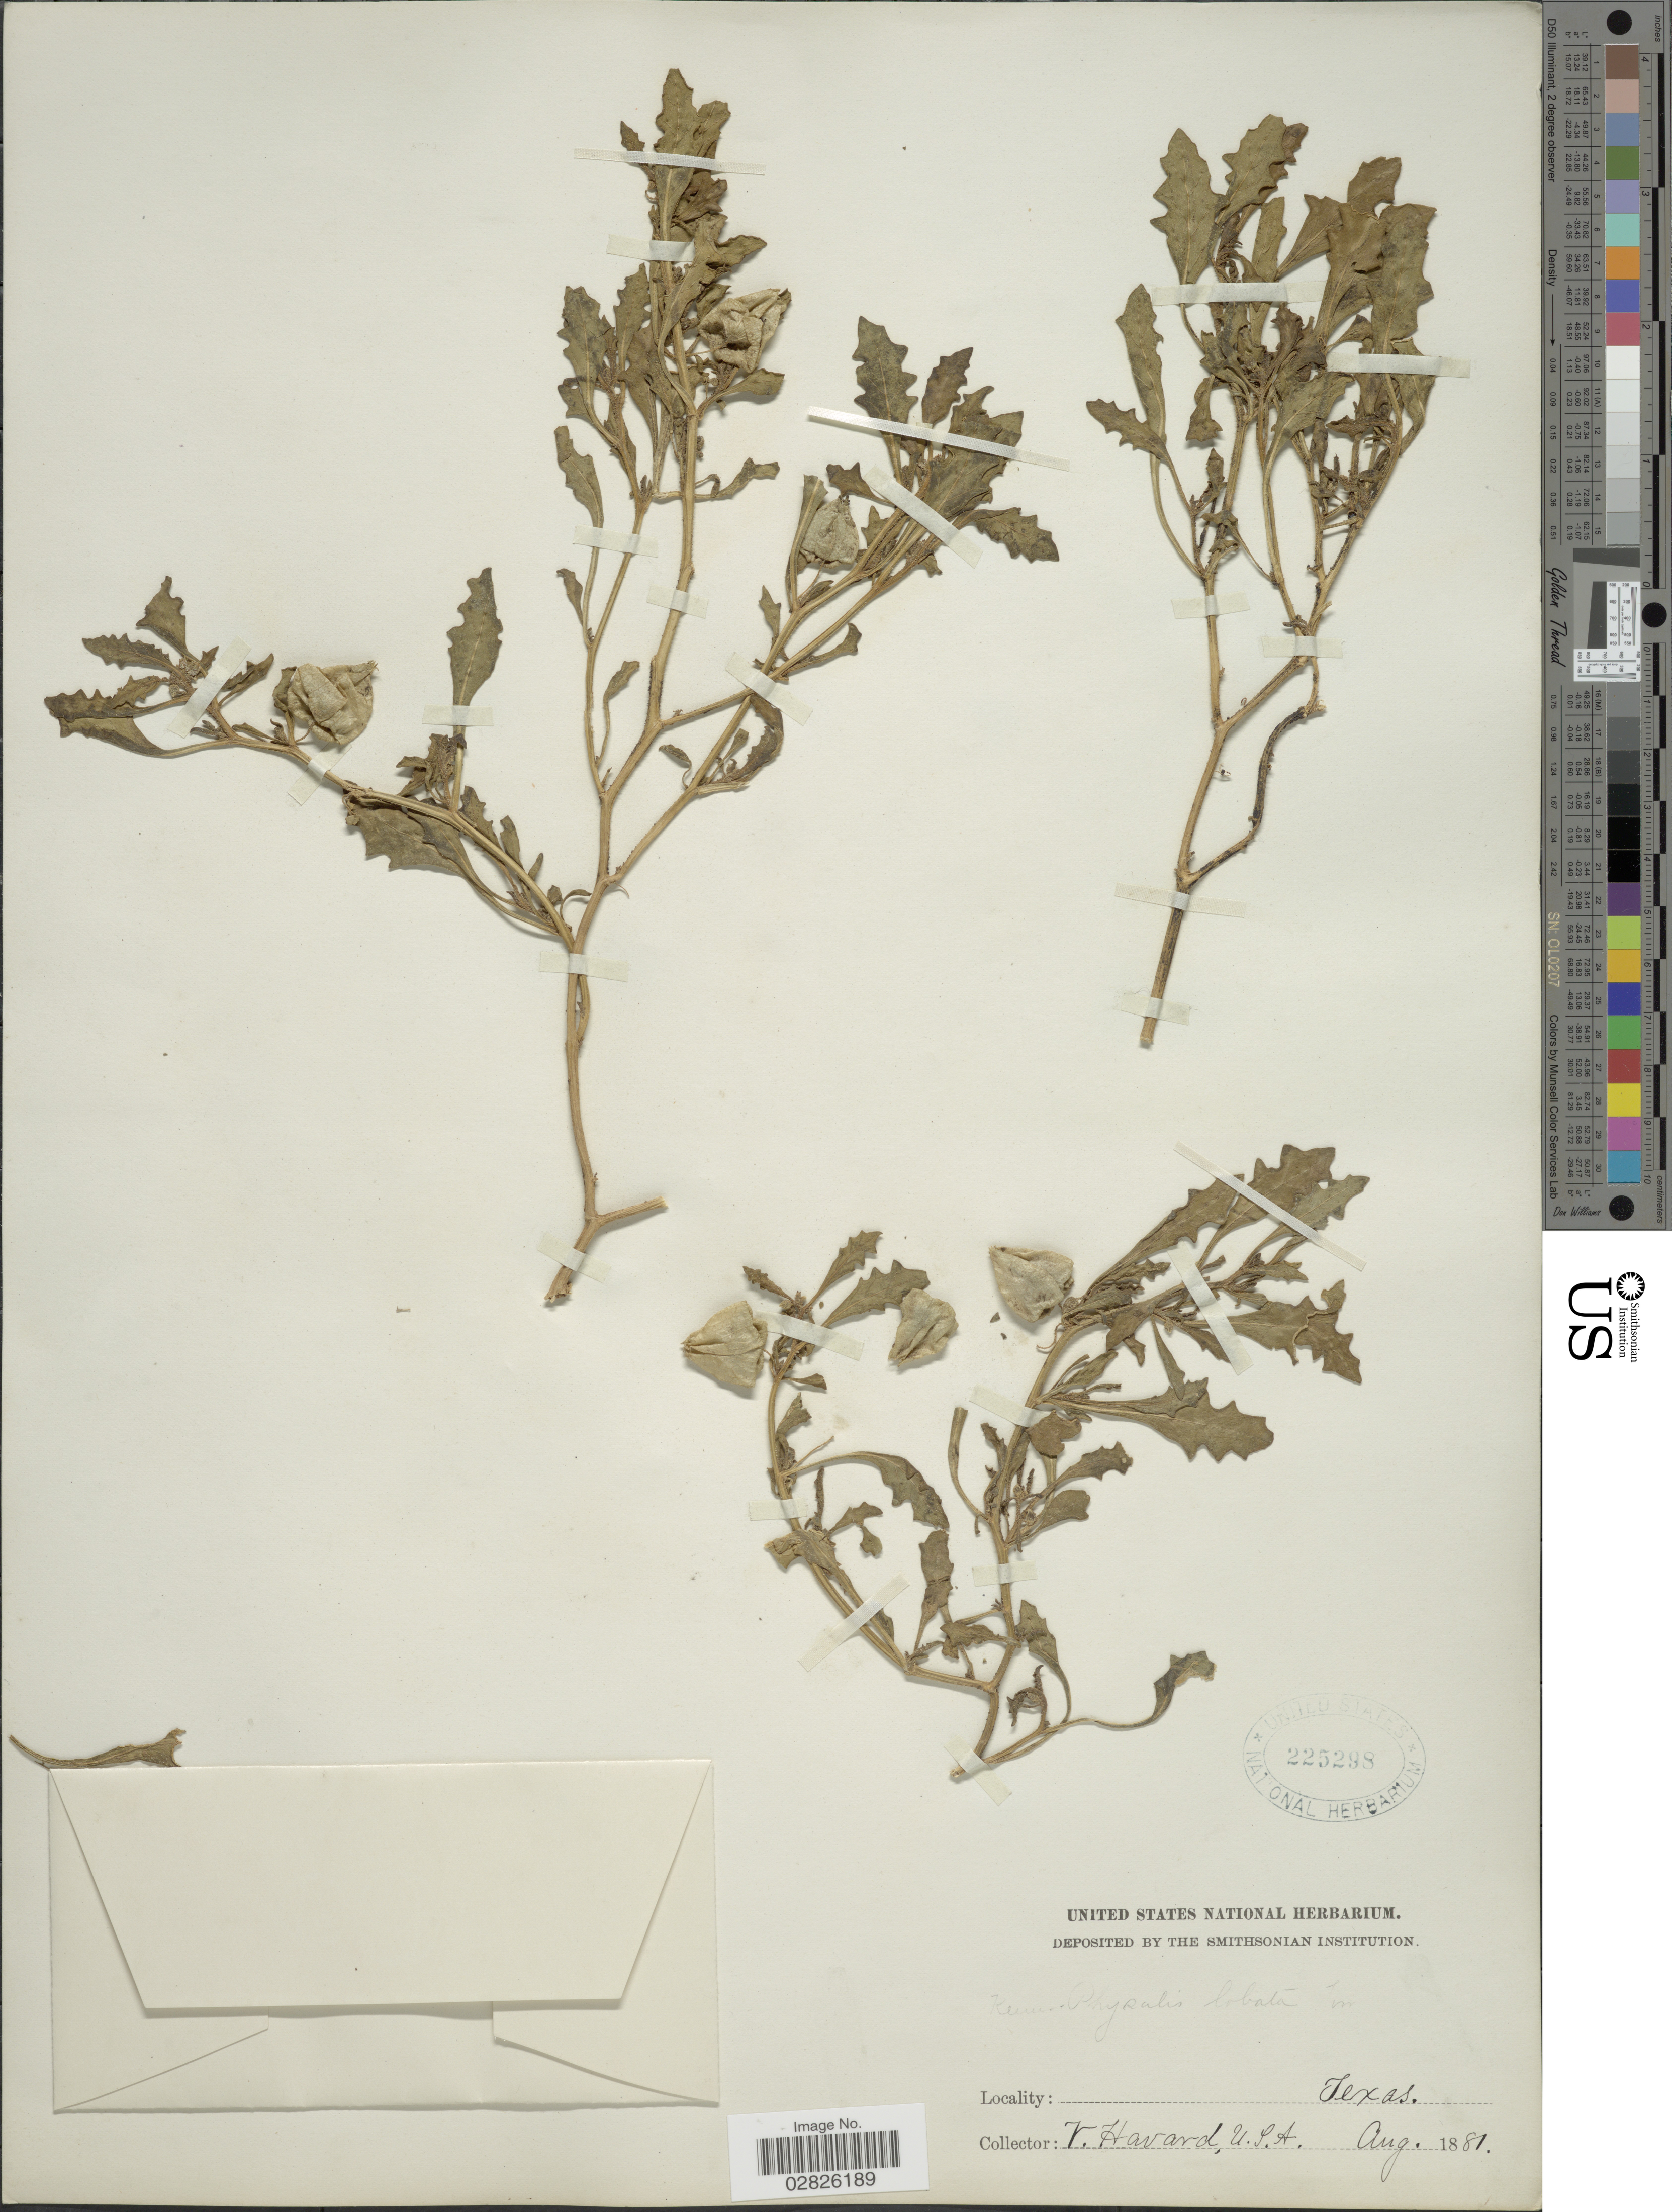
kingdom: Plantae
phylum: Tracheophyta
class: Magnoliopsida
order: Solanales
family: Solanaceae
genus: Quincula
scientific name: Quincula lobata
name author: (Torr.) Raf.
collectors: V. Havard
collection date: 1881-08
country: United States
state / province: Texas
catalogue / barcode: US 225298